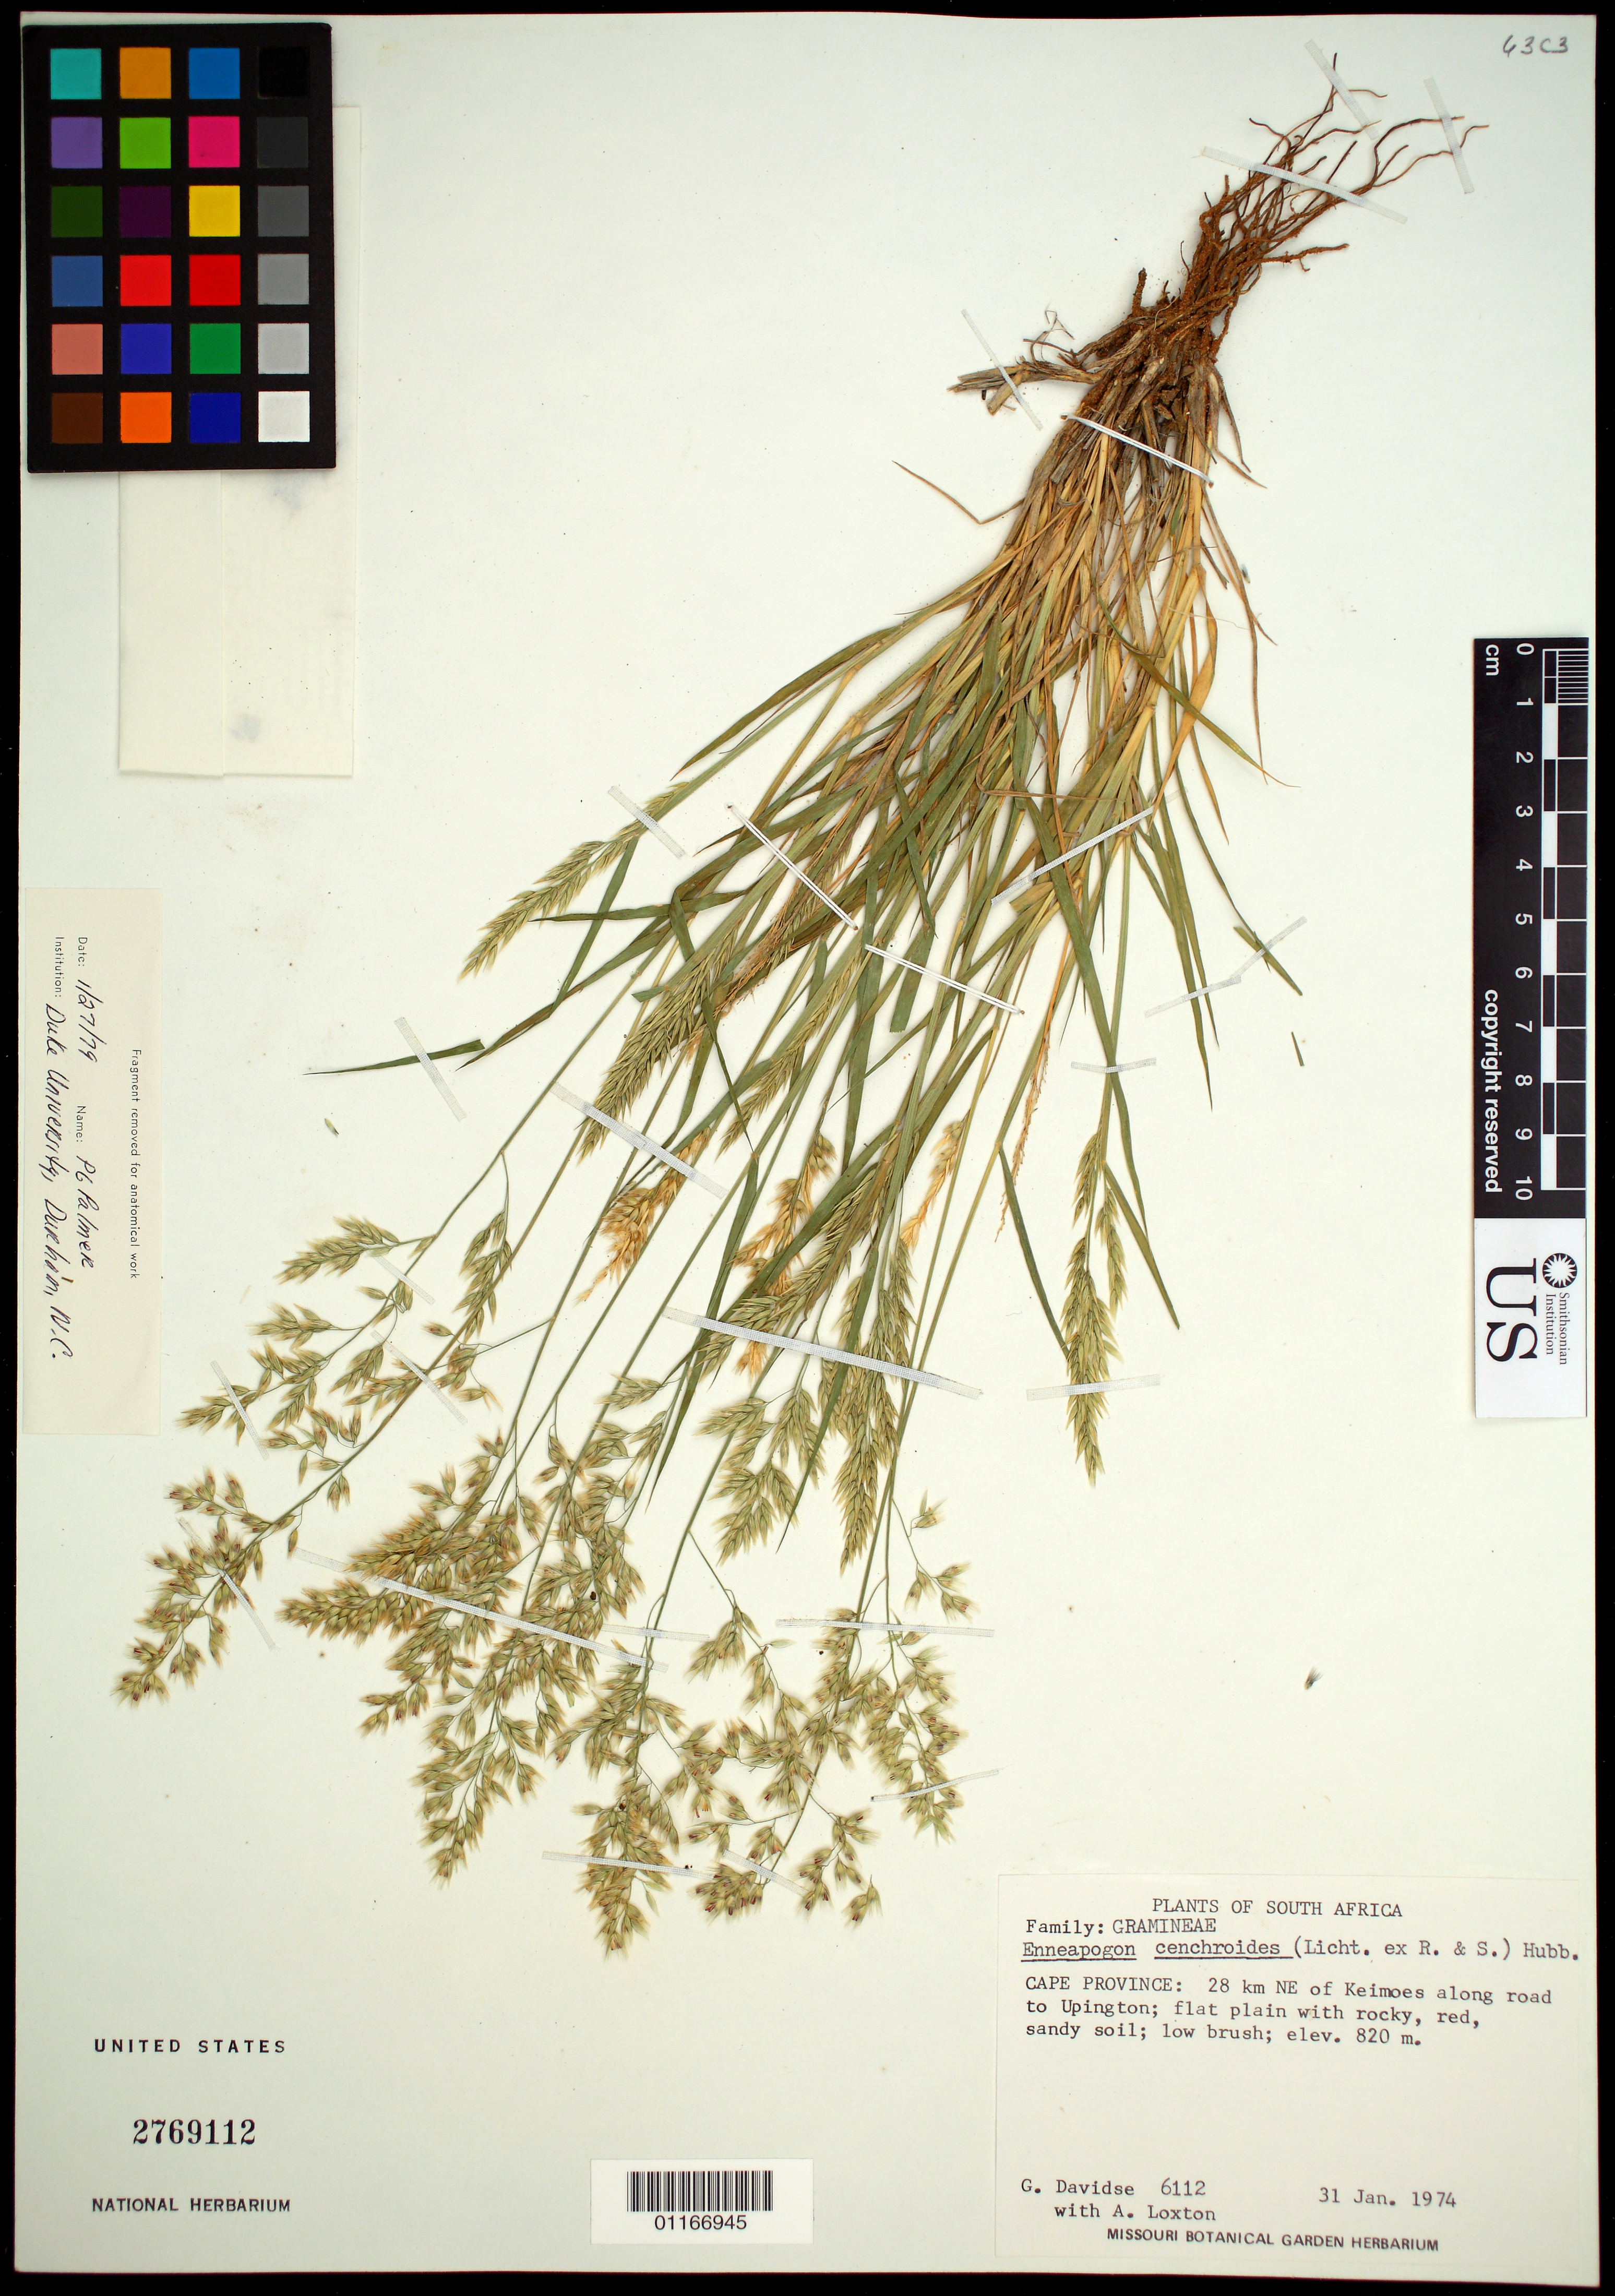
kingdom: Plantae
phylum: Tracheophyta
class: Liliopsida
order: Poales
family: Poaceae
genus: Enneapogon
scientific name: Enneapogon cenchroides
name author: (Licht. ex Roem. & Schult.) C.E. Hubb.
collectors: G. Davidse & A. Loxton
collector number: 6112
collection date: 1974-01-31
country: South Africa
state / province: Northern Cape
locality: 28 km NE of Keimoes along road to Uprington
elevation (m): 800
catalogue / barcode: US 2769112